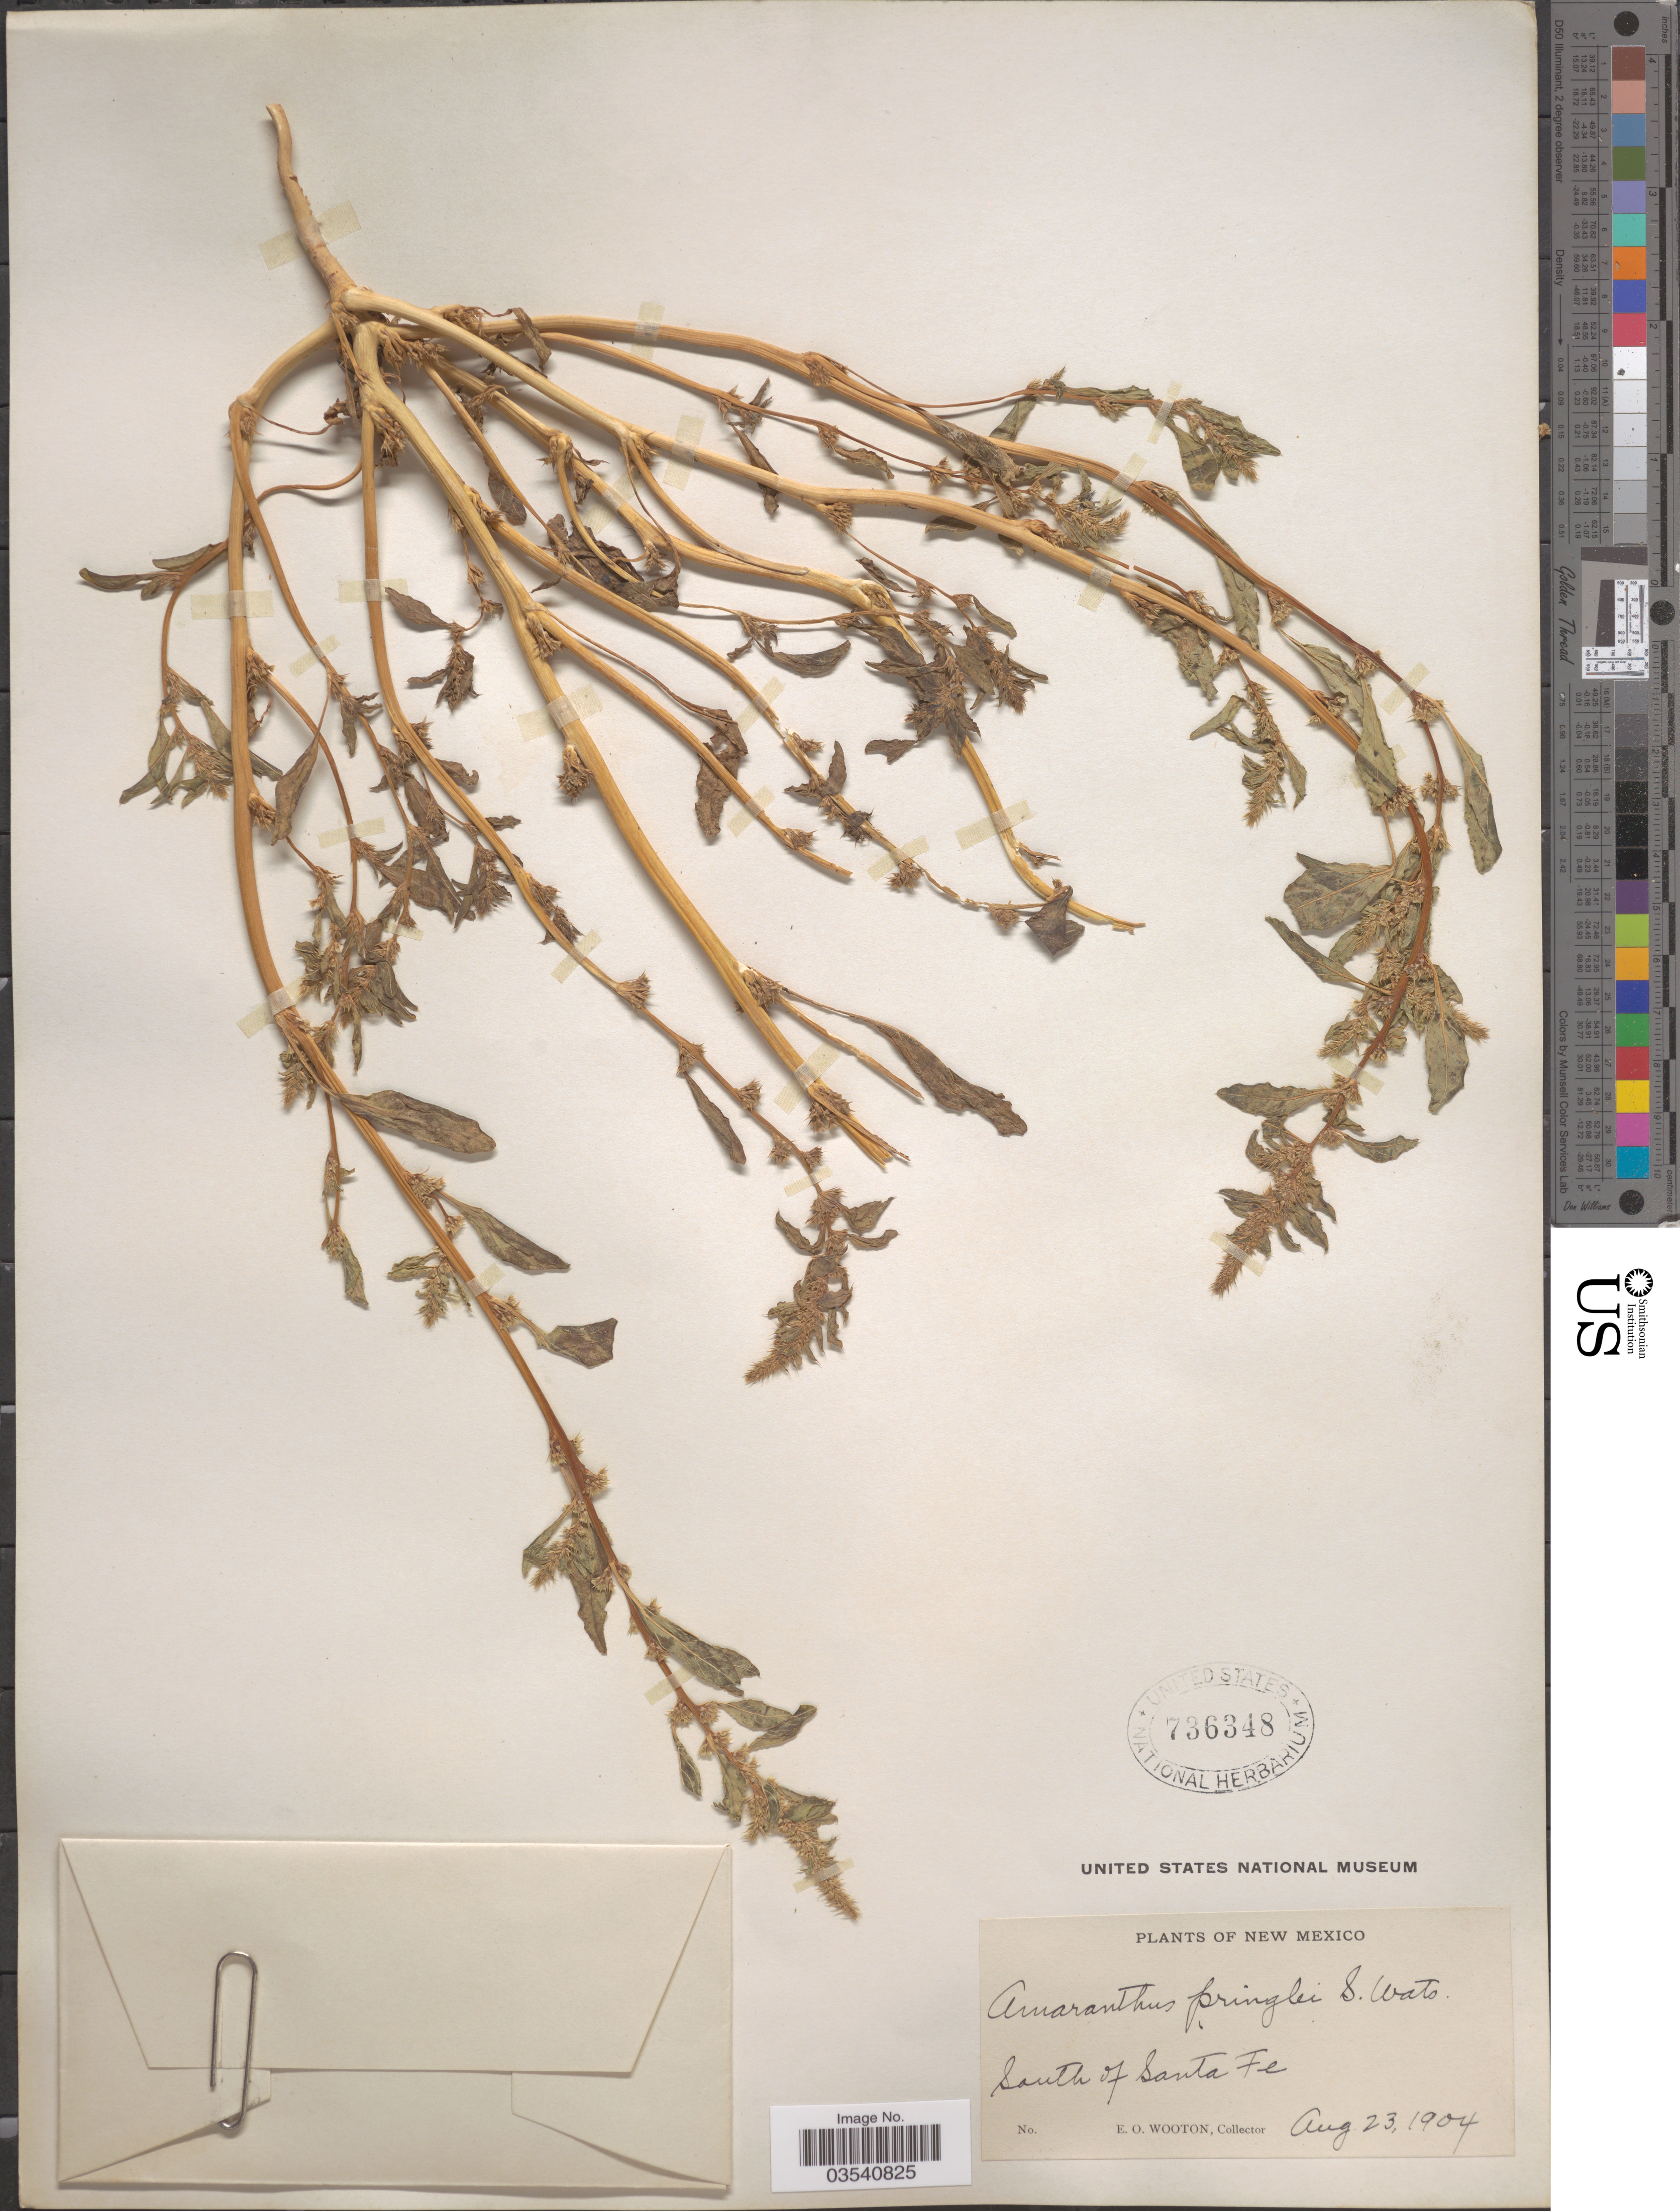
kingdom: Plantae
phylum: Tracheophyta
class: Magnoliopsida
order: Caryophyllales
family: Amaranthaceae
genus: Amaranthus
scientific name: Amaranthus pringlei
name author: S. Watson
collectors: E. O. Wooton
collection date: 1904-08-23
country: United States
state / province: New Mexico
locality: South of Santa Fe.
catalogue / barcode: US 736348